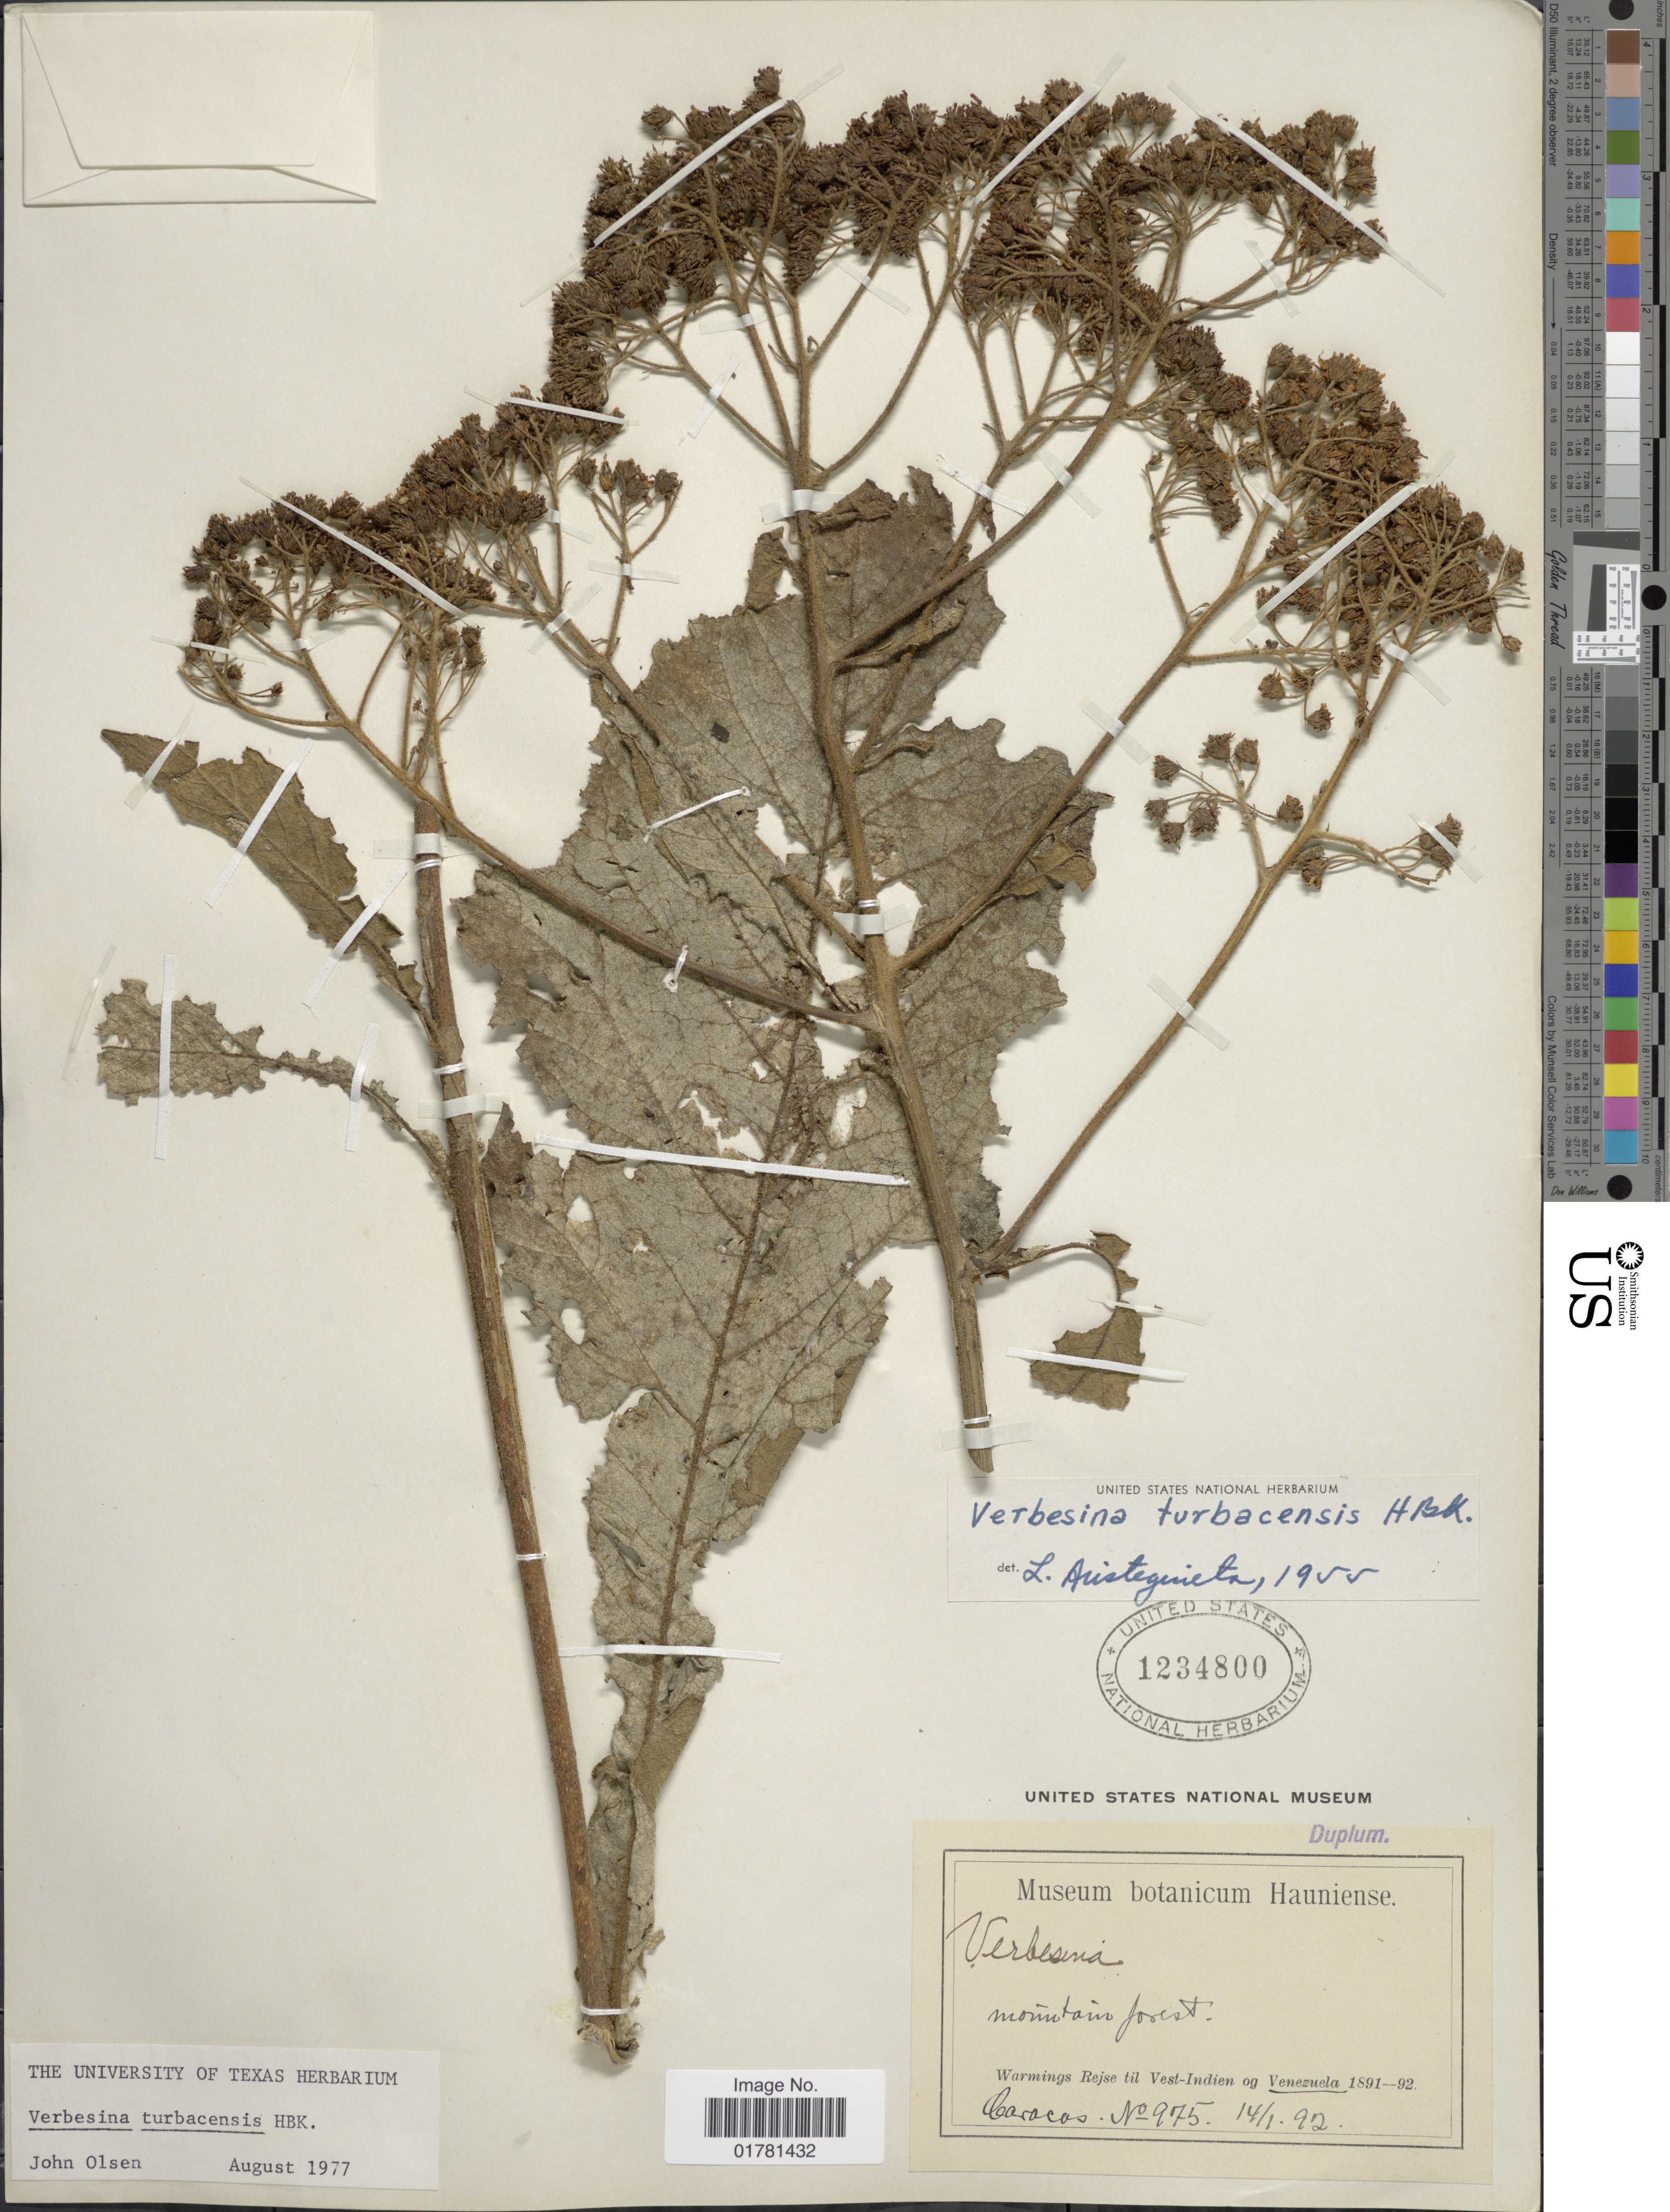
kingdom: Plantae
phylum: Tracheophyta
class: Magnoliopsida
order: Asterales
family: Asteraceae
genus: Verbesina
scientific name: Verbesina turbacensis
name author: Kunth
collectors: Warming, --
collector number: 975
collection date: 1892-01-14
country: Venezuela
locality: Mountain forest, Caracas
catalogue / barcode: US 1234800